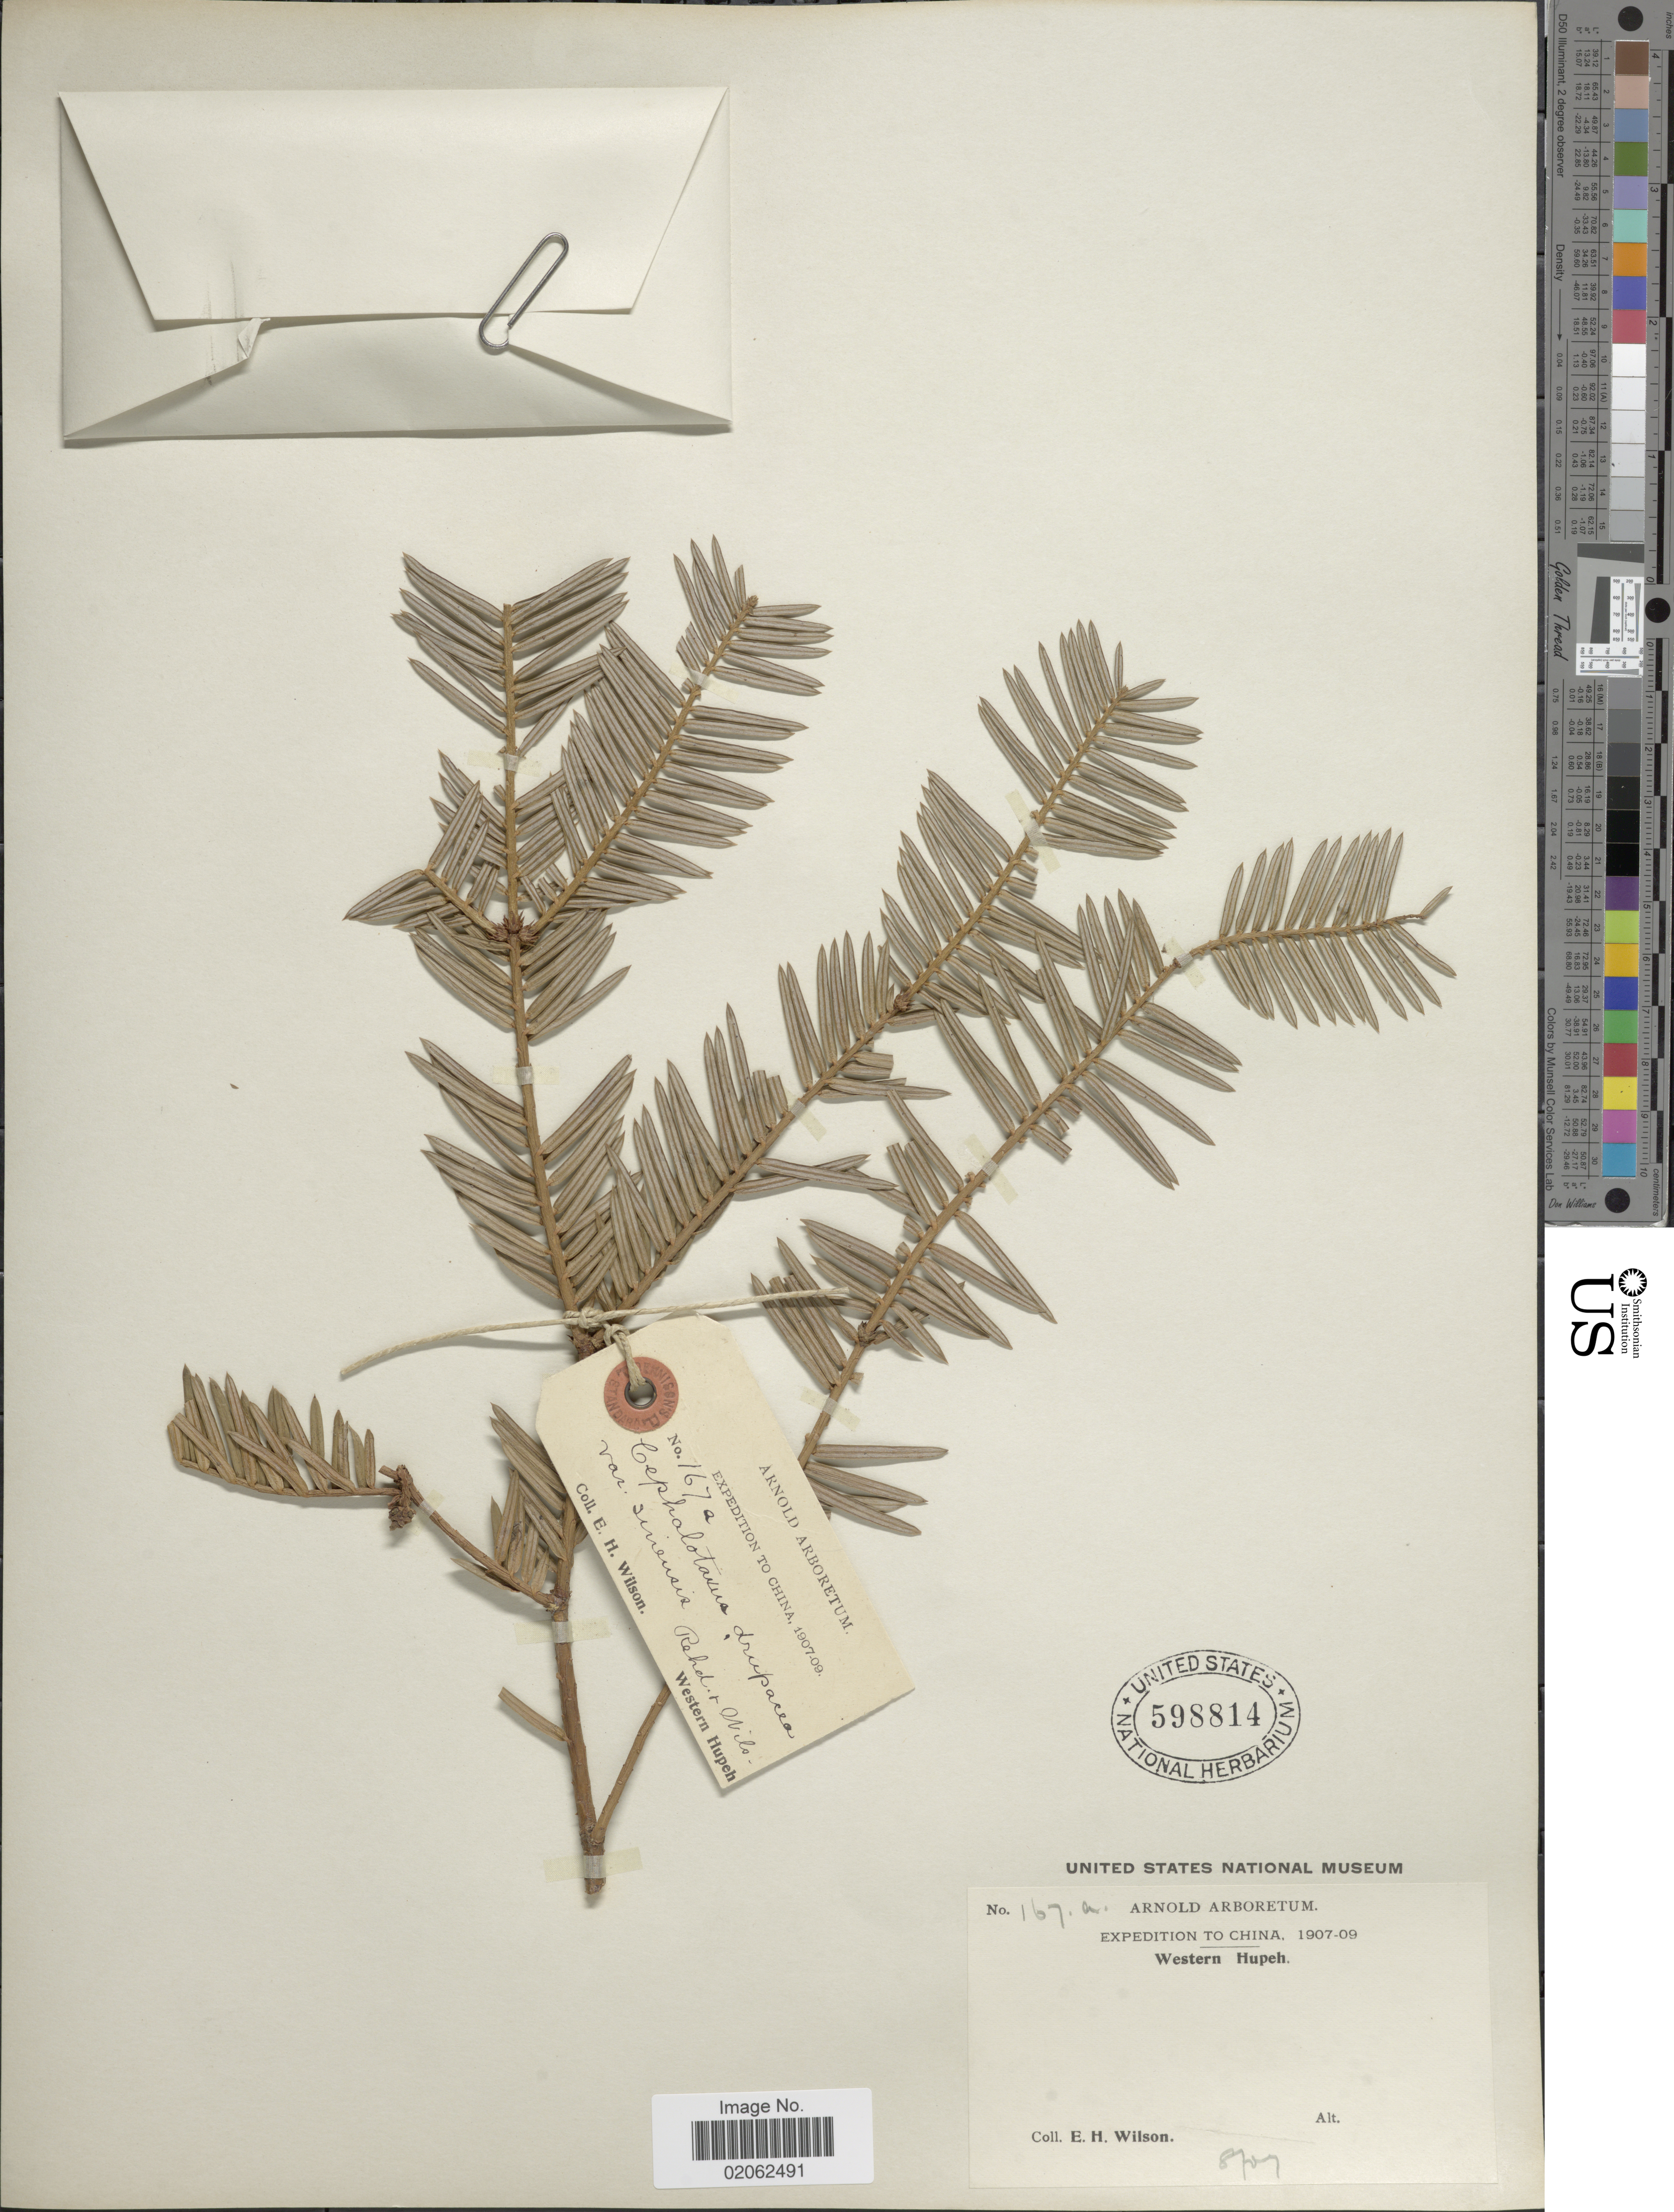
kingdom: Plantae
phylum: Tracheophyta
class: Pinopsida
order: Pinales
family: Cephalotaxaceae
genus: Cephalotaxus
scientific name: Cephalotaxus sinensis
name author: (H.L. Li) H.L. Li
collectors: E. Wilson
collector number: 167a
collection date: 1907-08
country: China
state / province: Hubei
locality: Western Hupeh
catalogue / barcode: US 598814